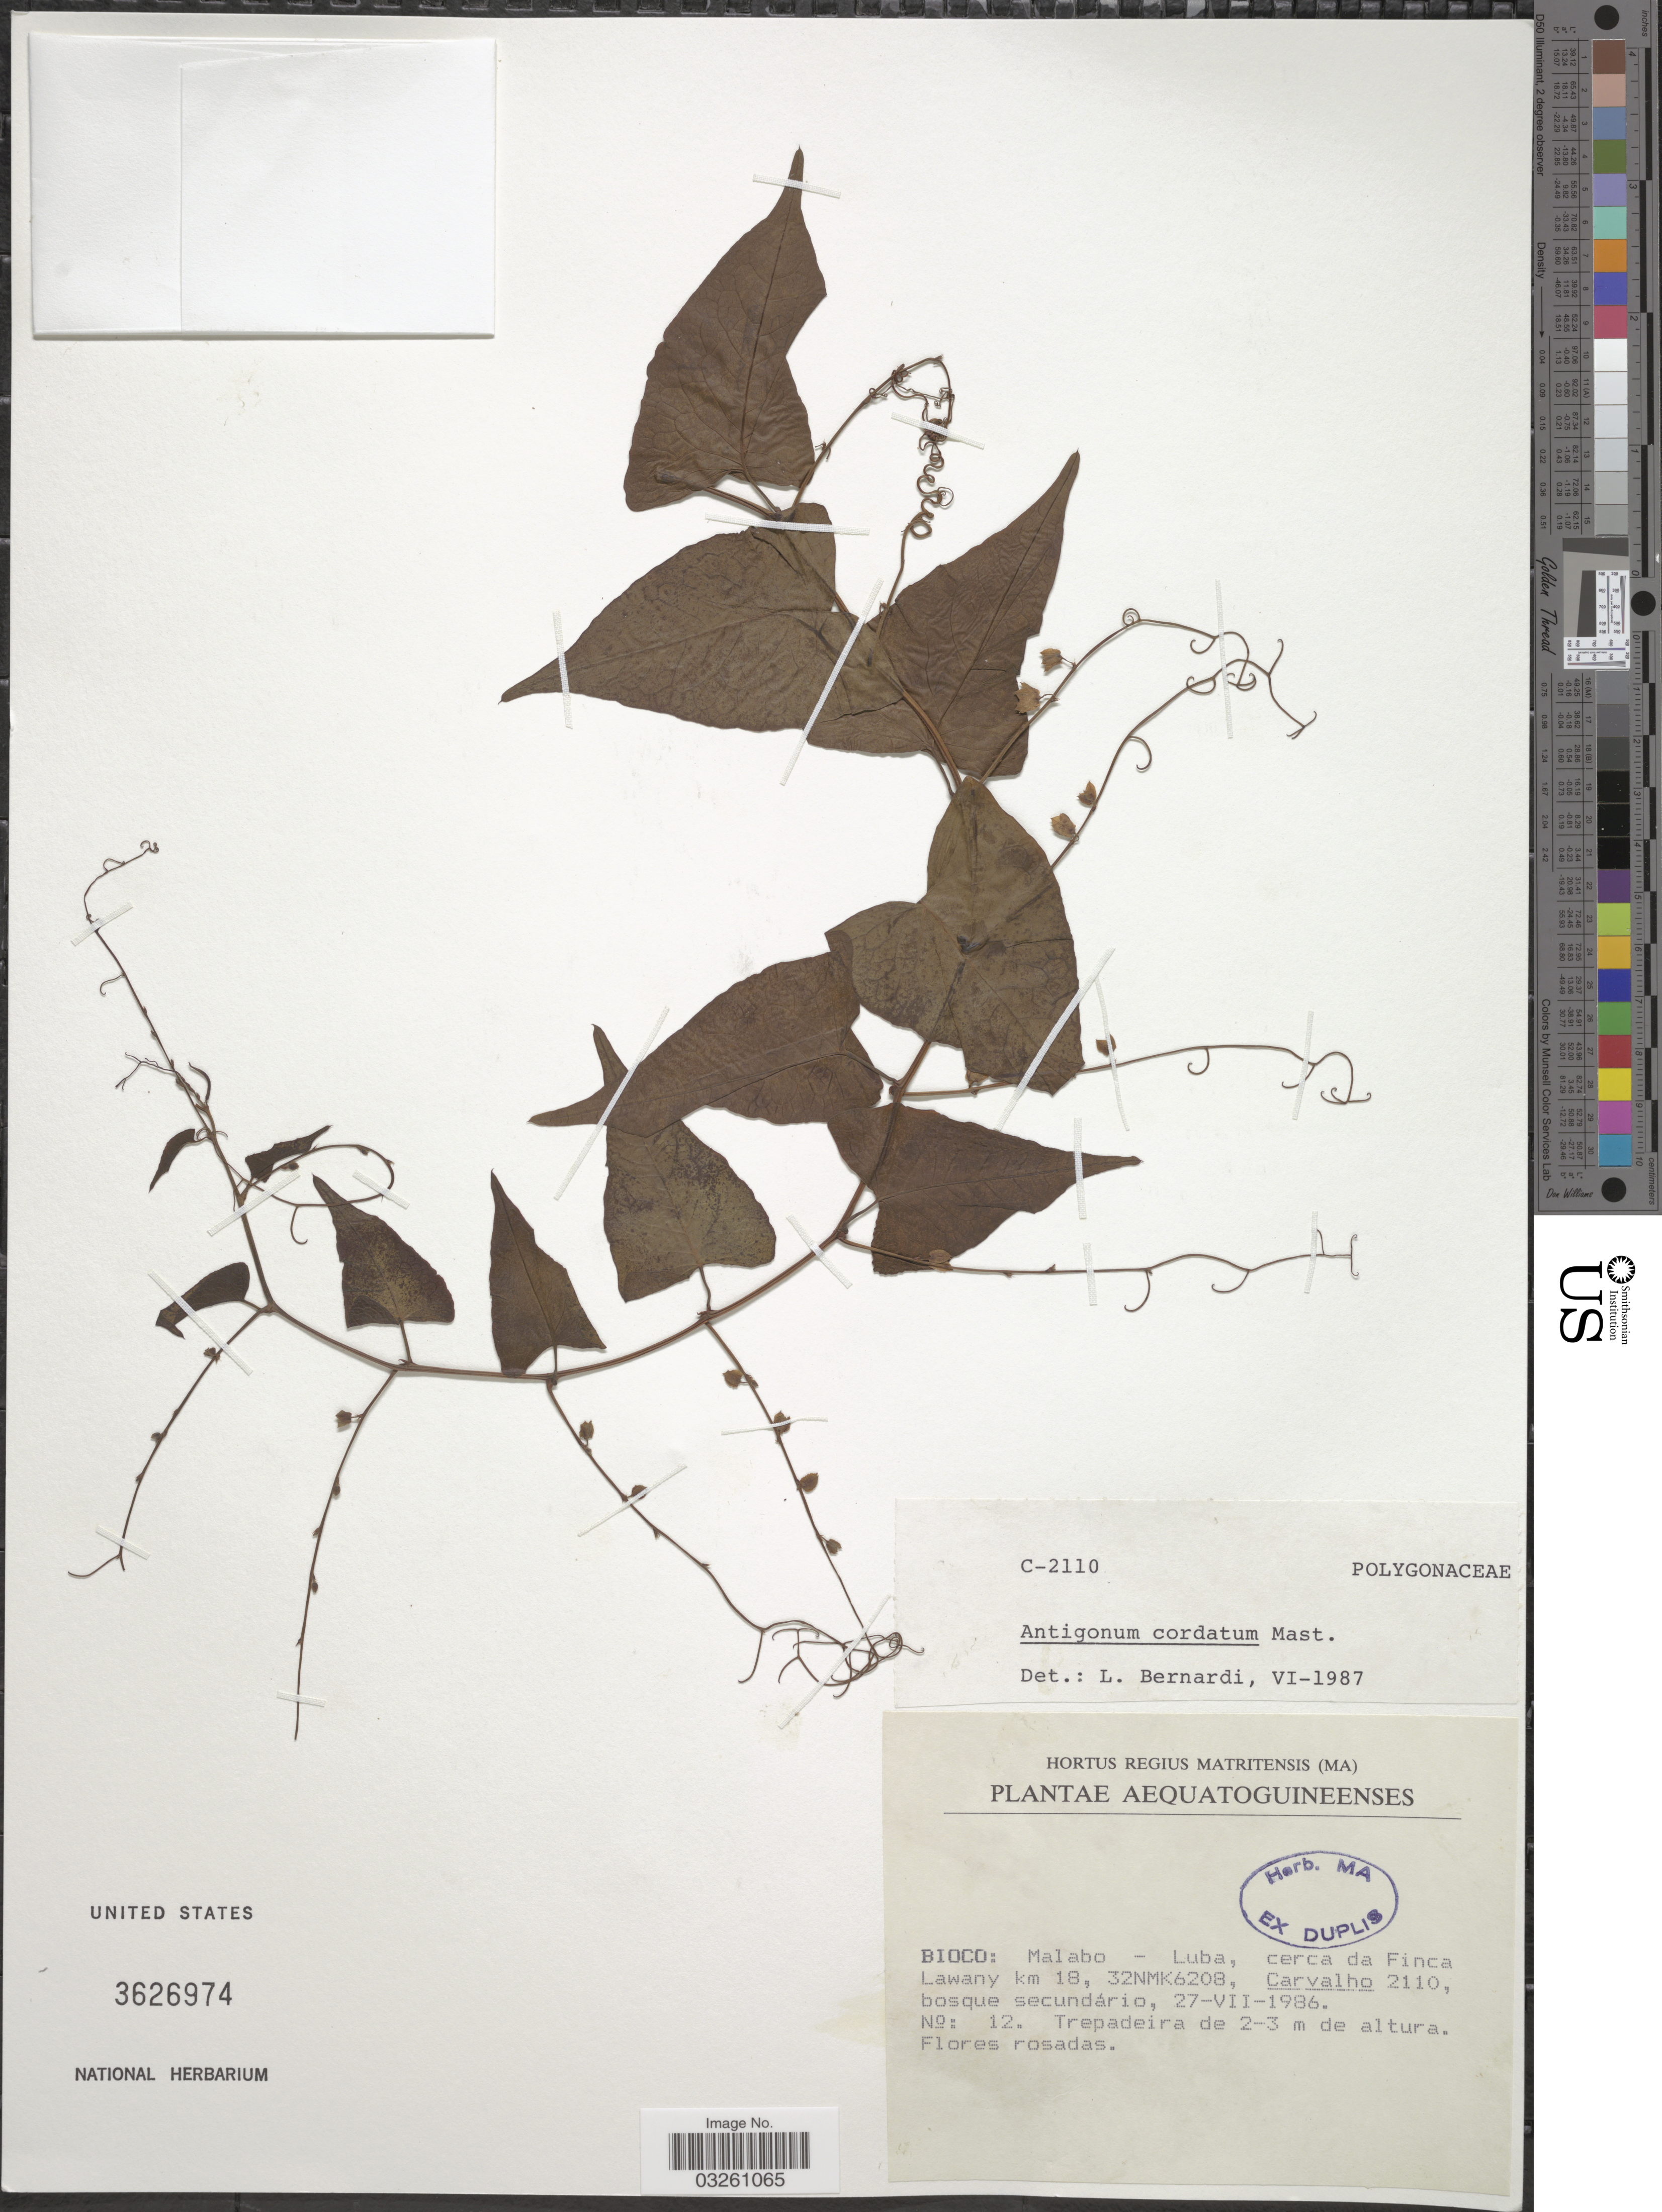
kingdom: Plantae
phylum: Tracheophyta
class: Magnoliopsida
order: Caryophyllales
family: Polygonaceae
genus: Antigonon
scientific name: Antigonon cordatum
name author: M. Martens & Galeotti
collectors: Carvalho, --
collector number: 2110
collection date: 1986-07-27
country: Equatorial Guinea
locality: Aequatoguineenses. Bioco: Malabo - Luba, cerca da Finca Lawany km 18, 32NMK6208.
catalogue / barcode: US 3626974